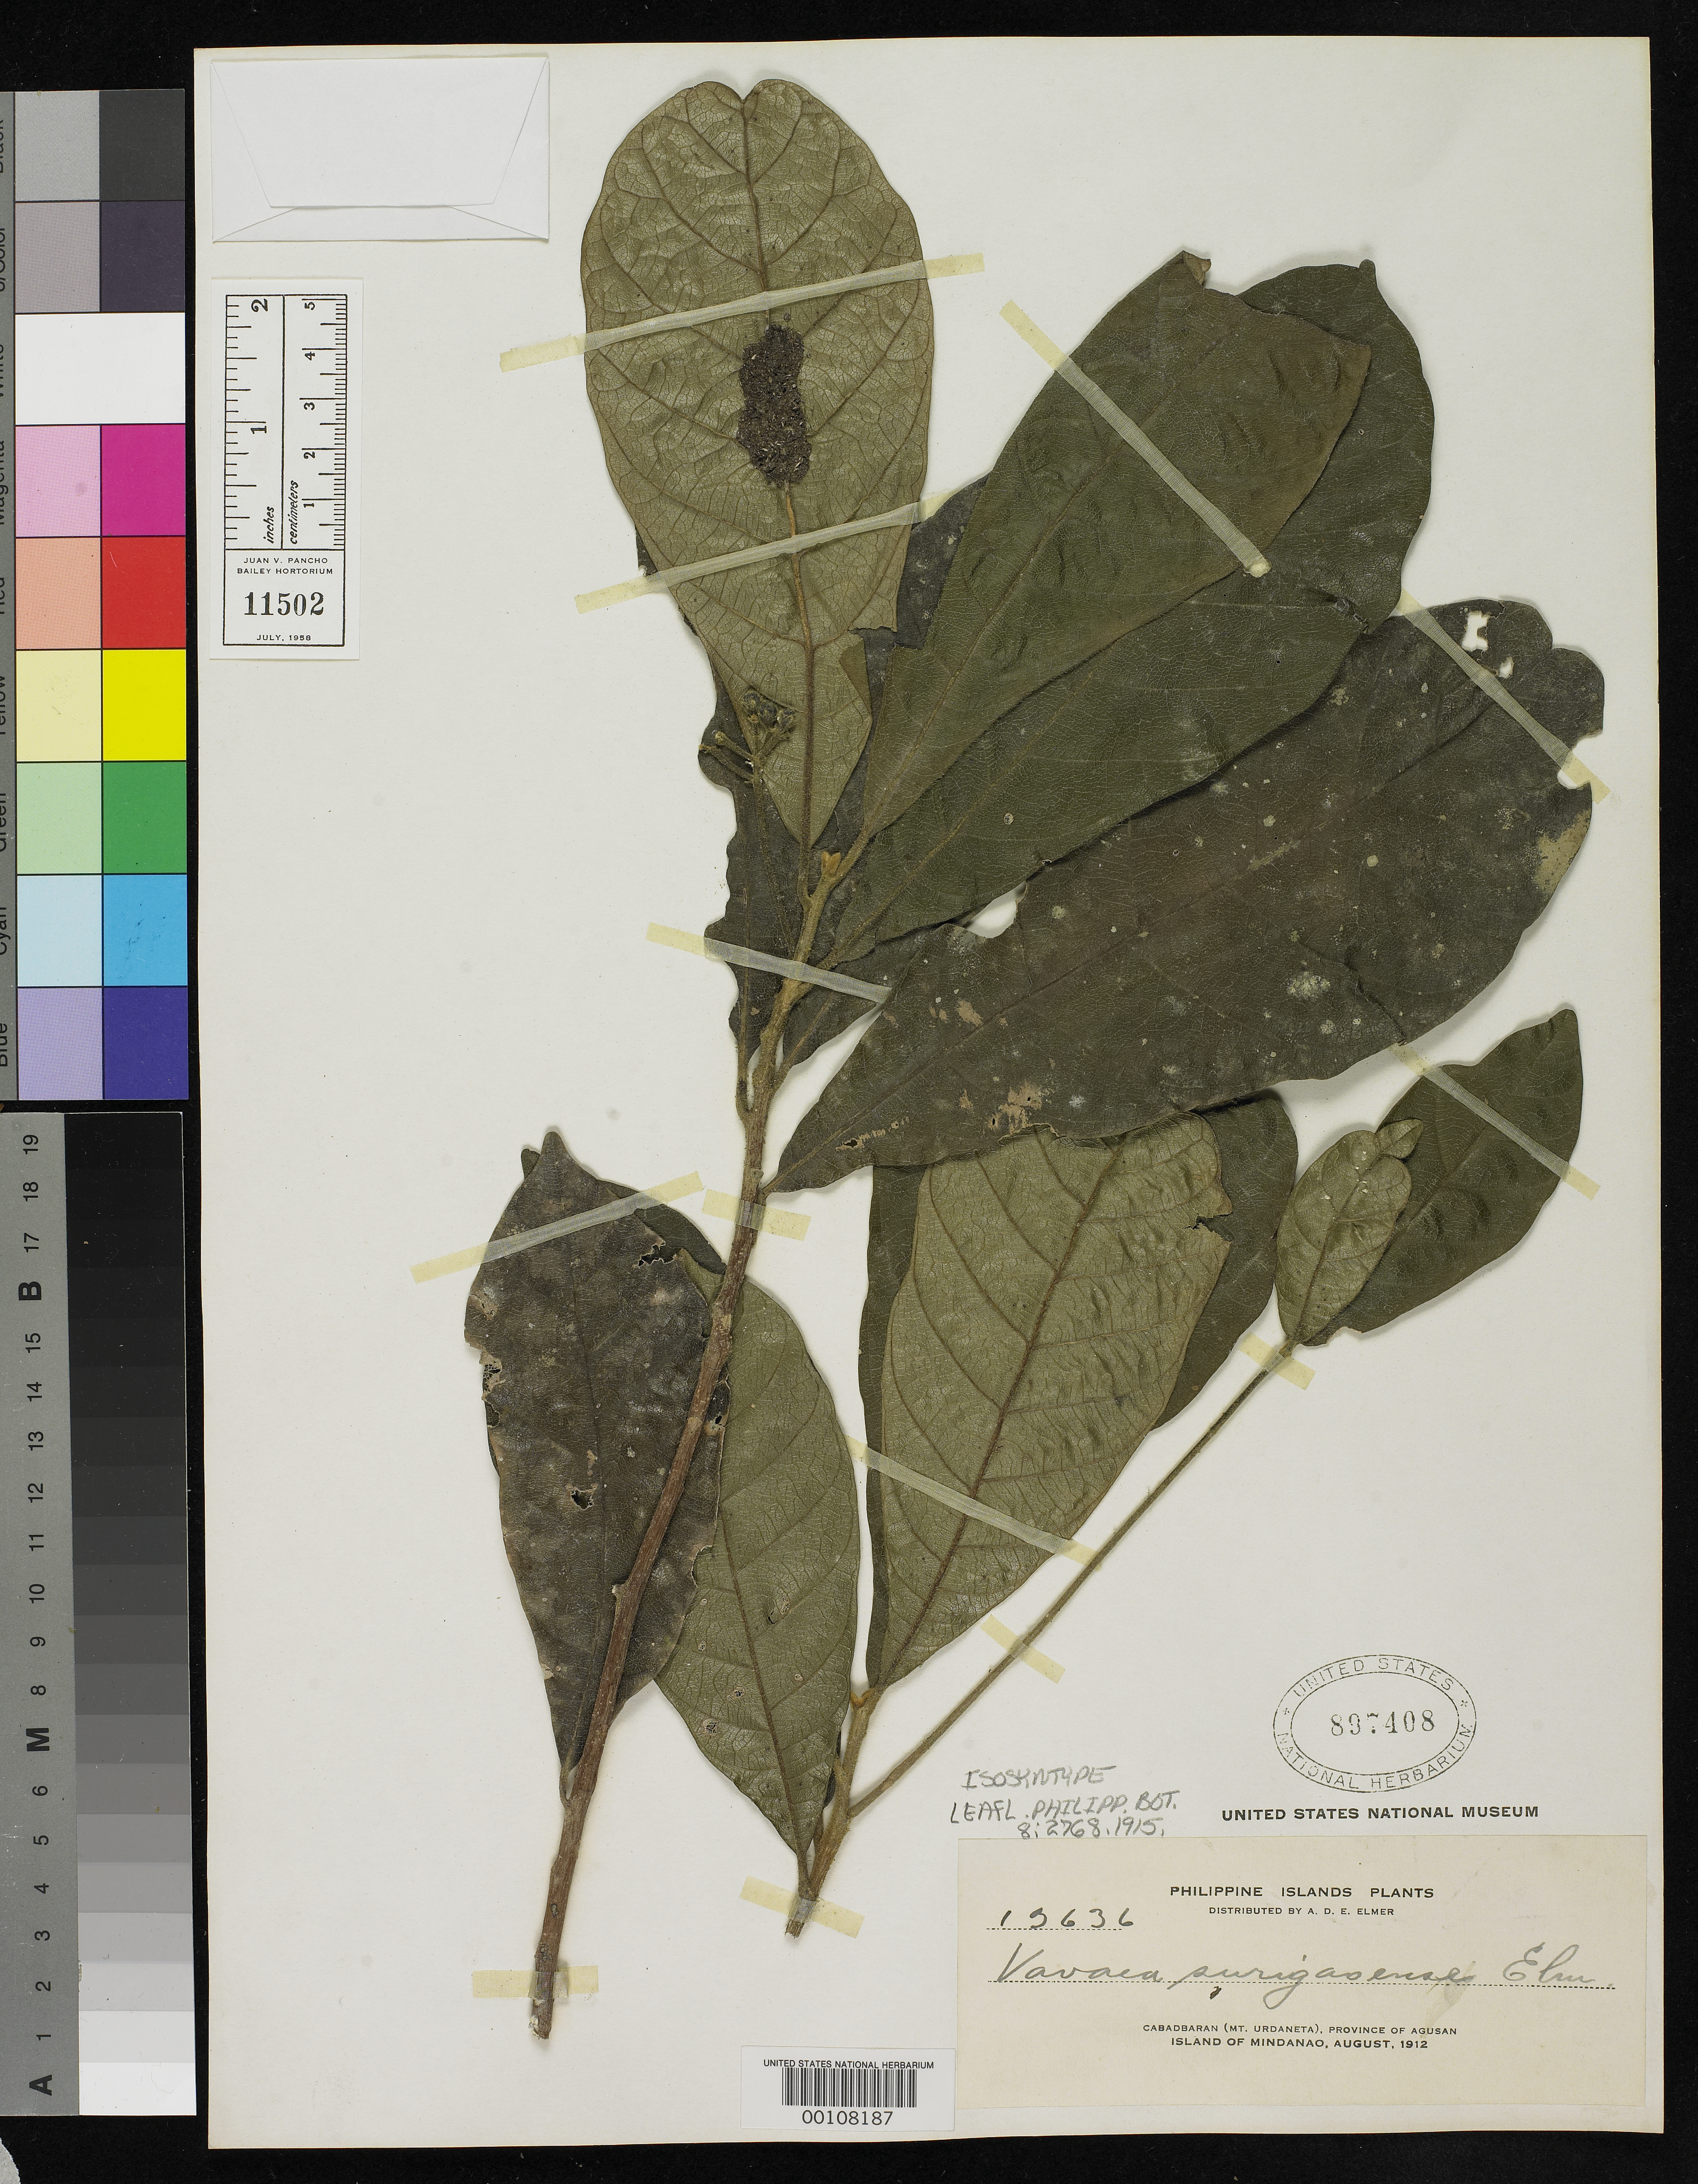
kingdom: Plantae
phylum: Tracheophyta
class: Magnoliopsida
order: Sapindales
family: Meliaceae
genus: Vavaea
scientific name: Vavaea surigaoense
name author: Elmer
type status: Isosyntype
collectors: A. D. E. Elmer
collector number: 13636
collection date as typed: Aug 1912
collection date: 1912-08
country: Philippines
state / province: Caraga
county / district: Agusan del Norte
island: Mindanao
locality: Cabadbaran.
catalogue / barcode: US 897408